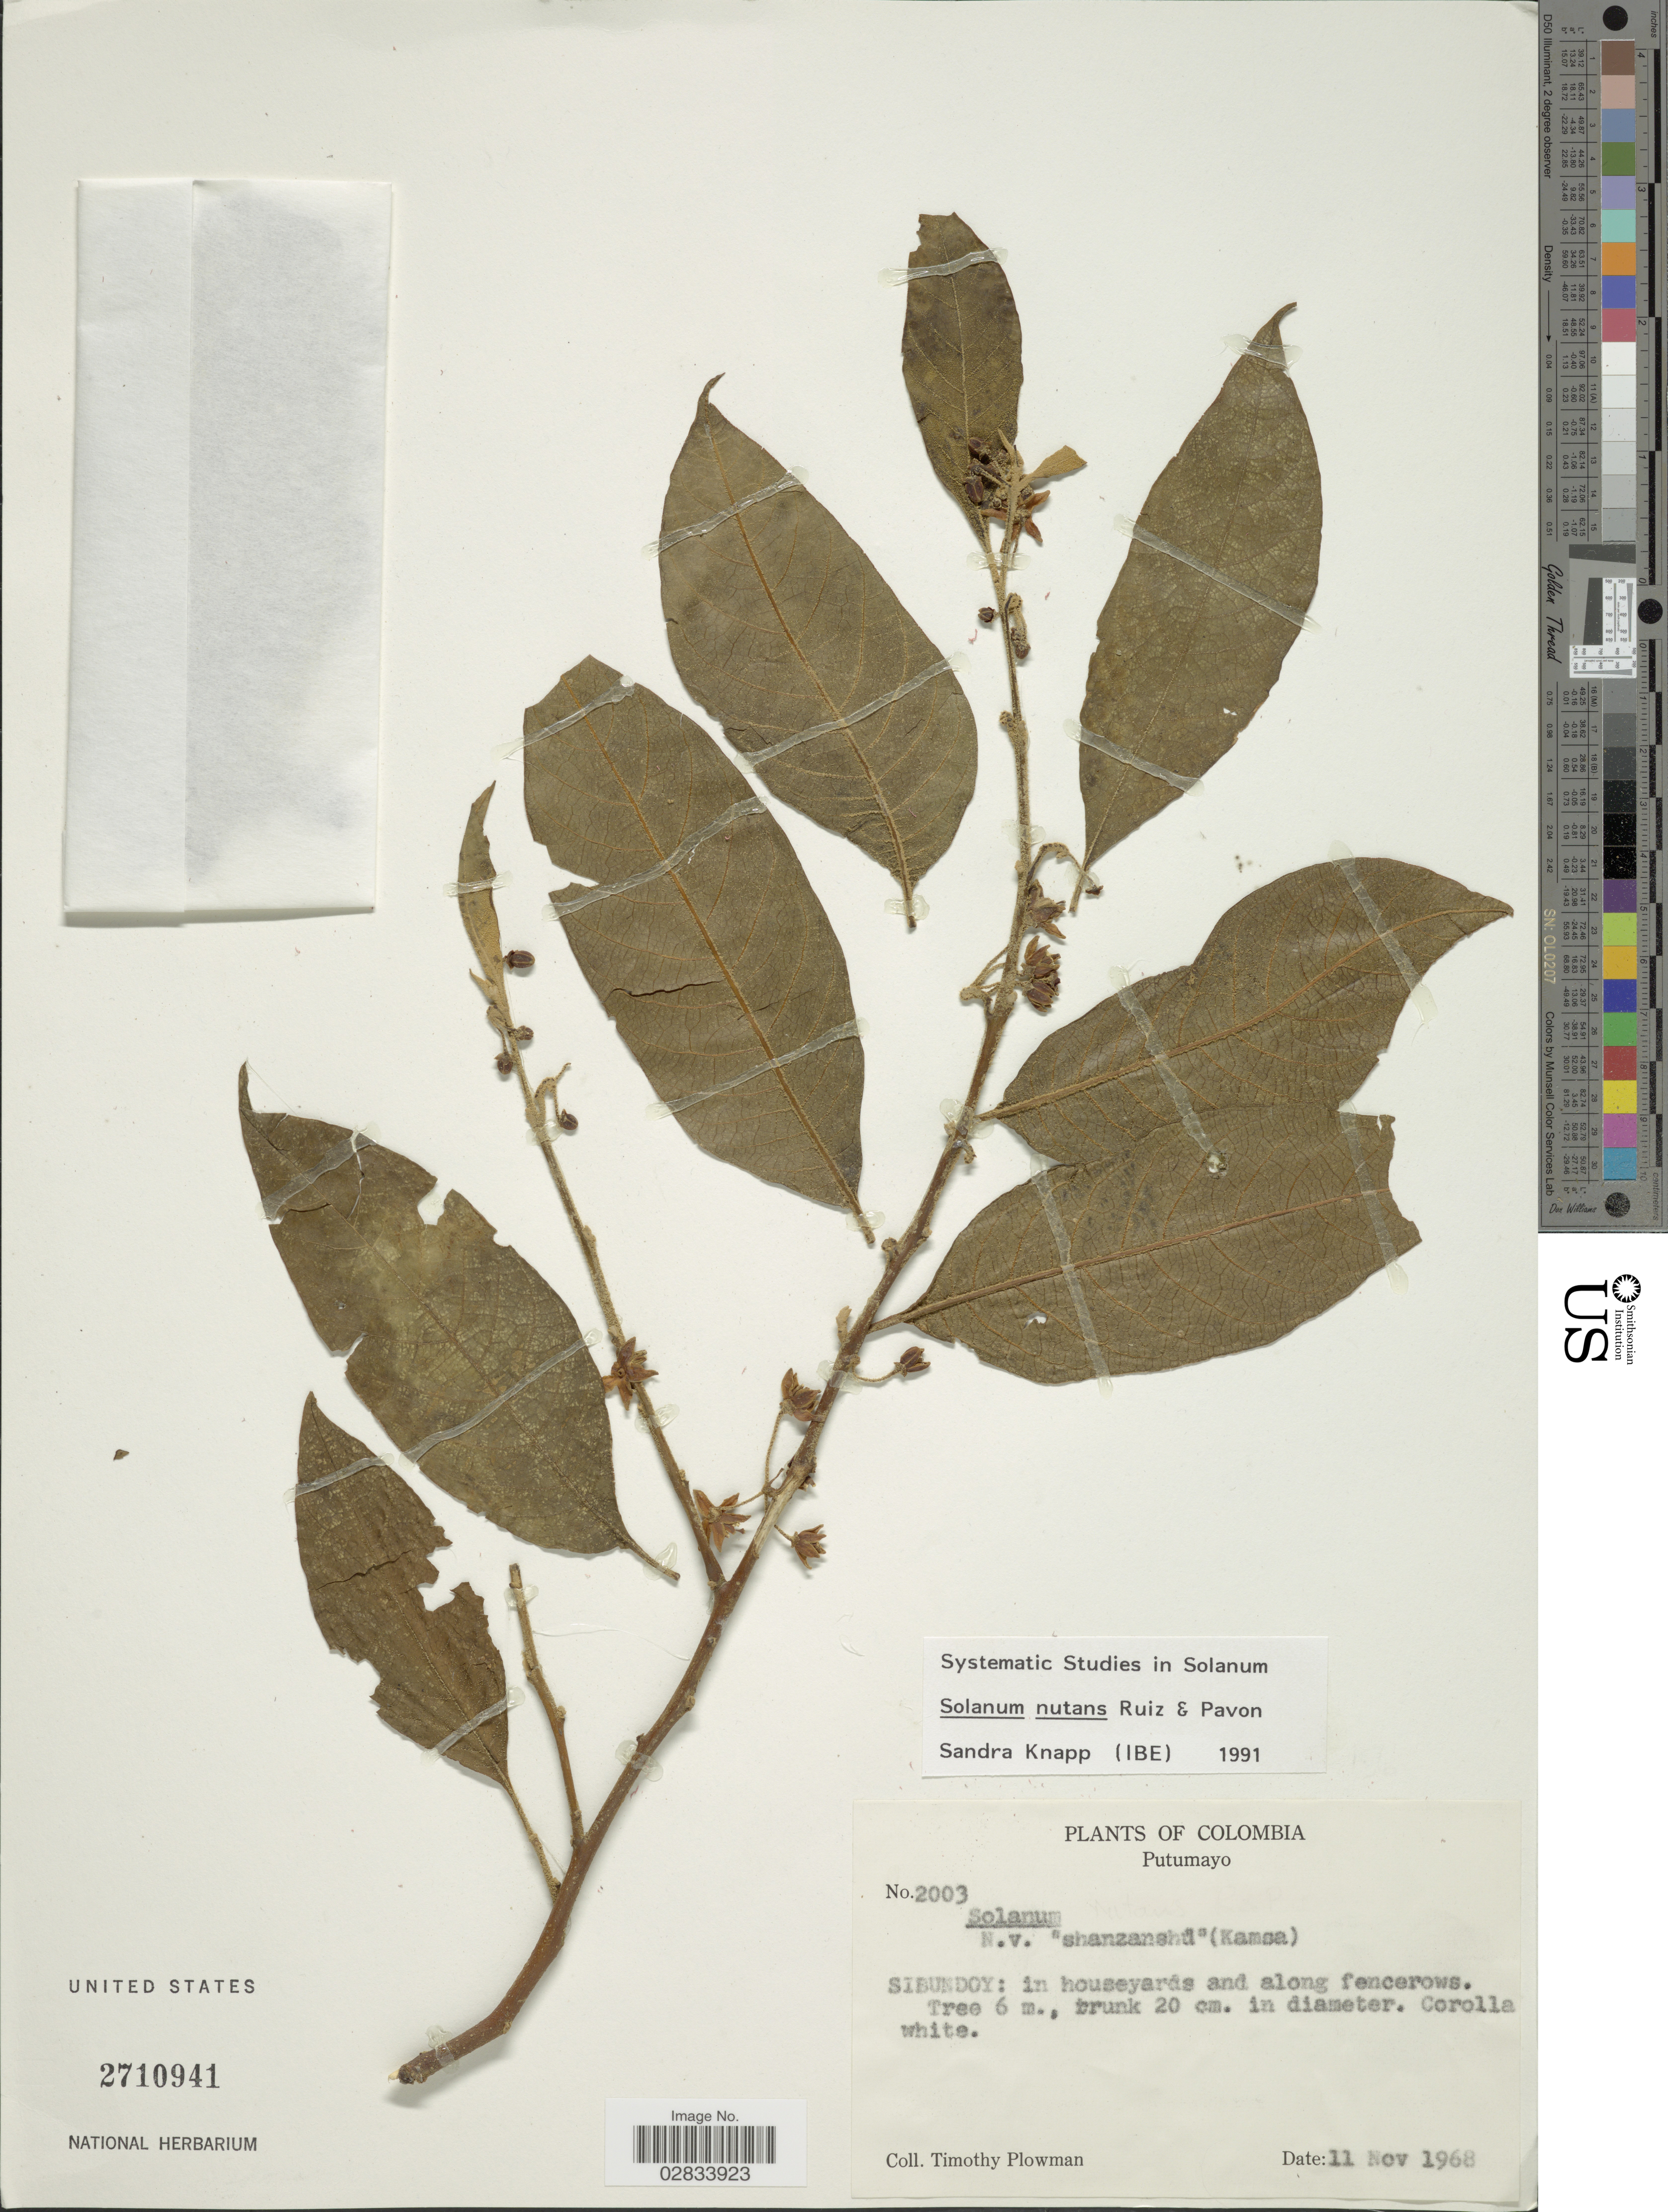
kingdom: Plantae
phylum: Tracheophyta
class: Magnoliopsida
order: Solanales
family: Solanaceae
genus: Solanum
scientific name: Solanum nutans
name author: Ruiz & Pav.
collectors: T. Plowman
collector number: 2003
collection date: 1968-11-11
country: Colombia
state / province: Putumayo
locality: Sibundoy: in houseyards and along fencerows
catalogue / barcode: US 2710941